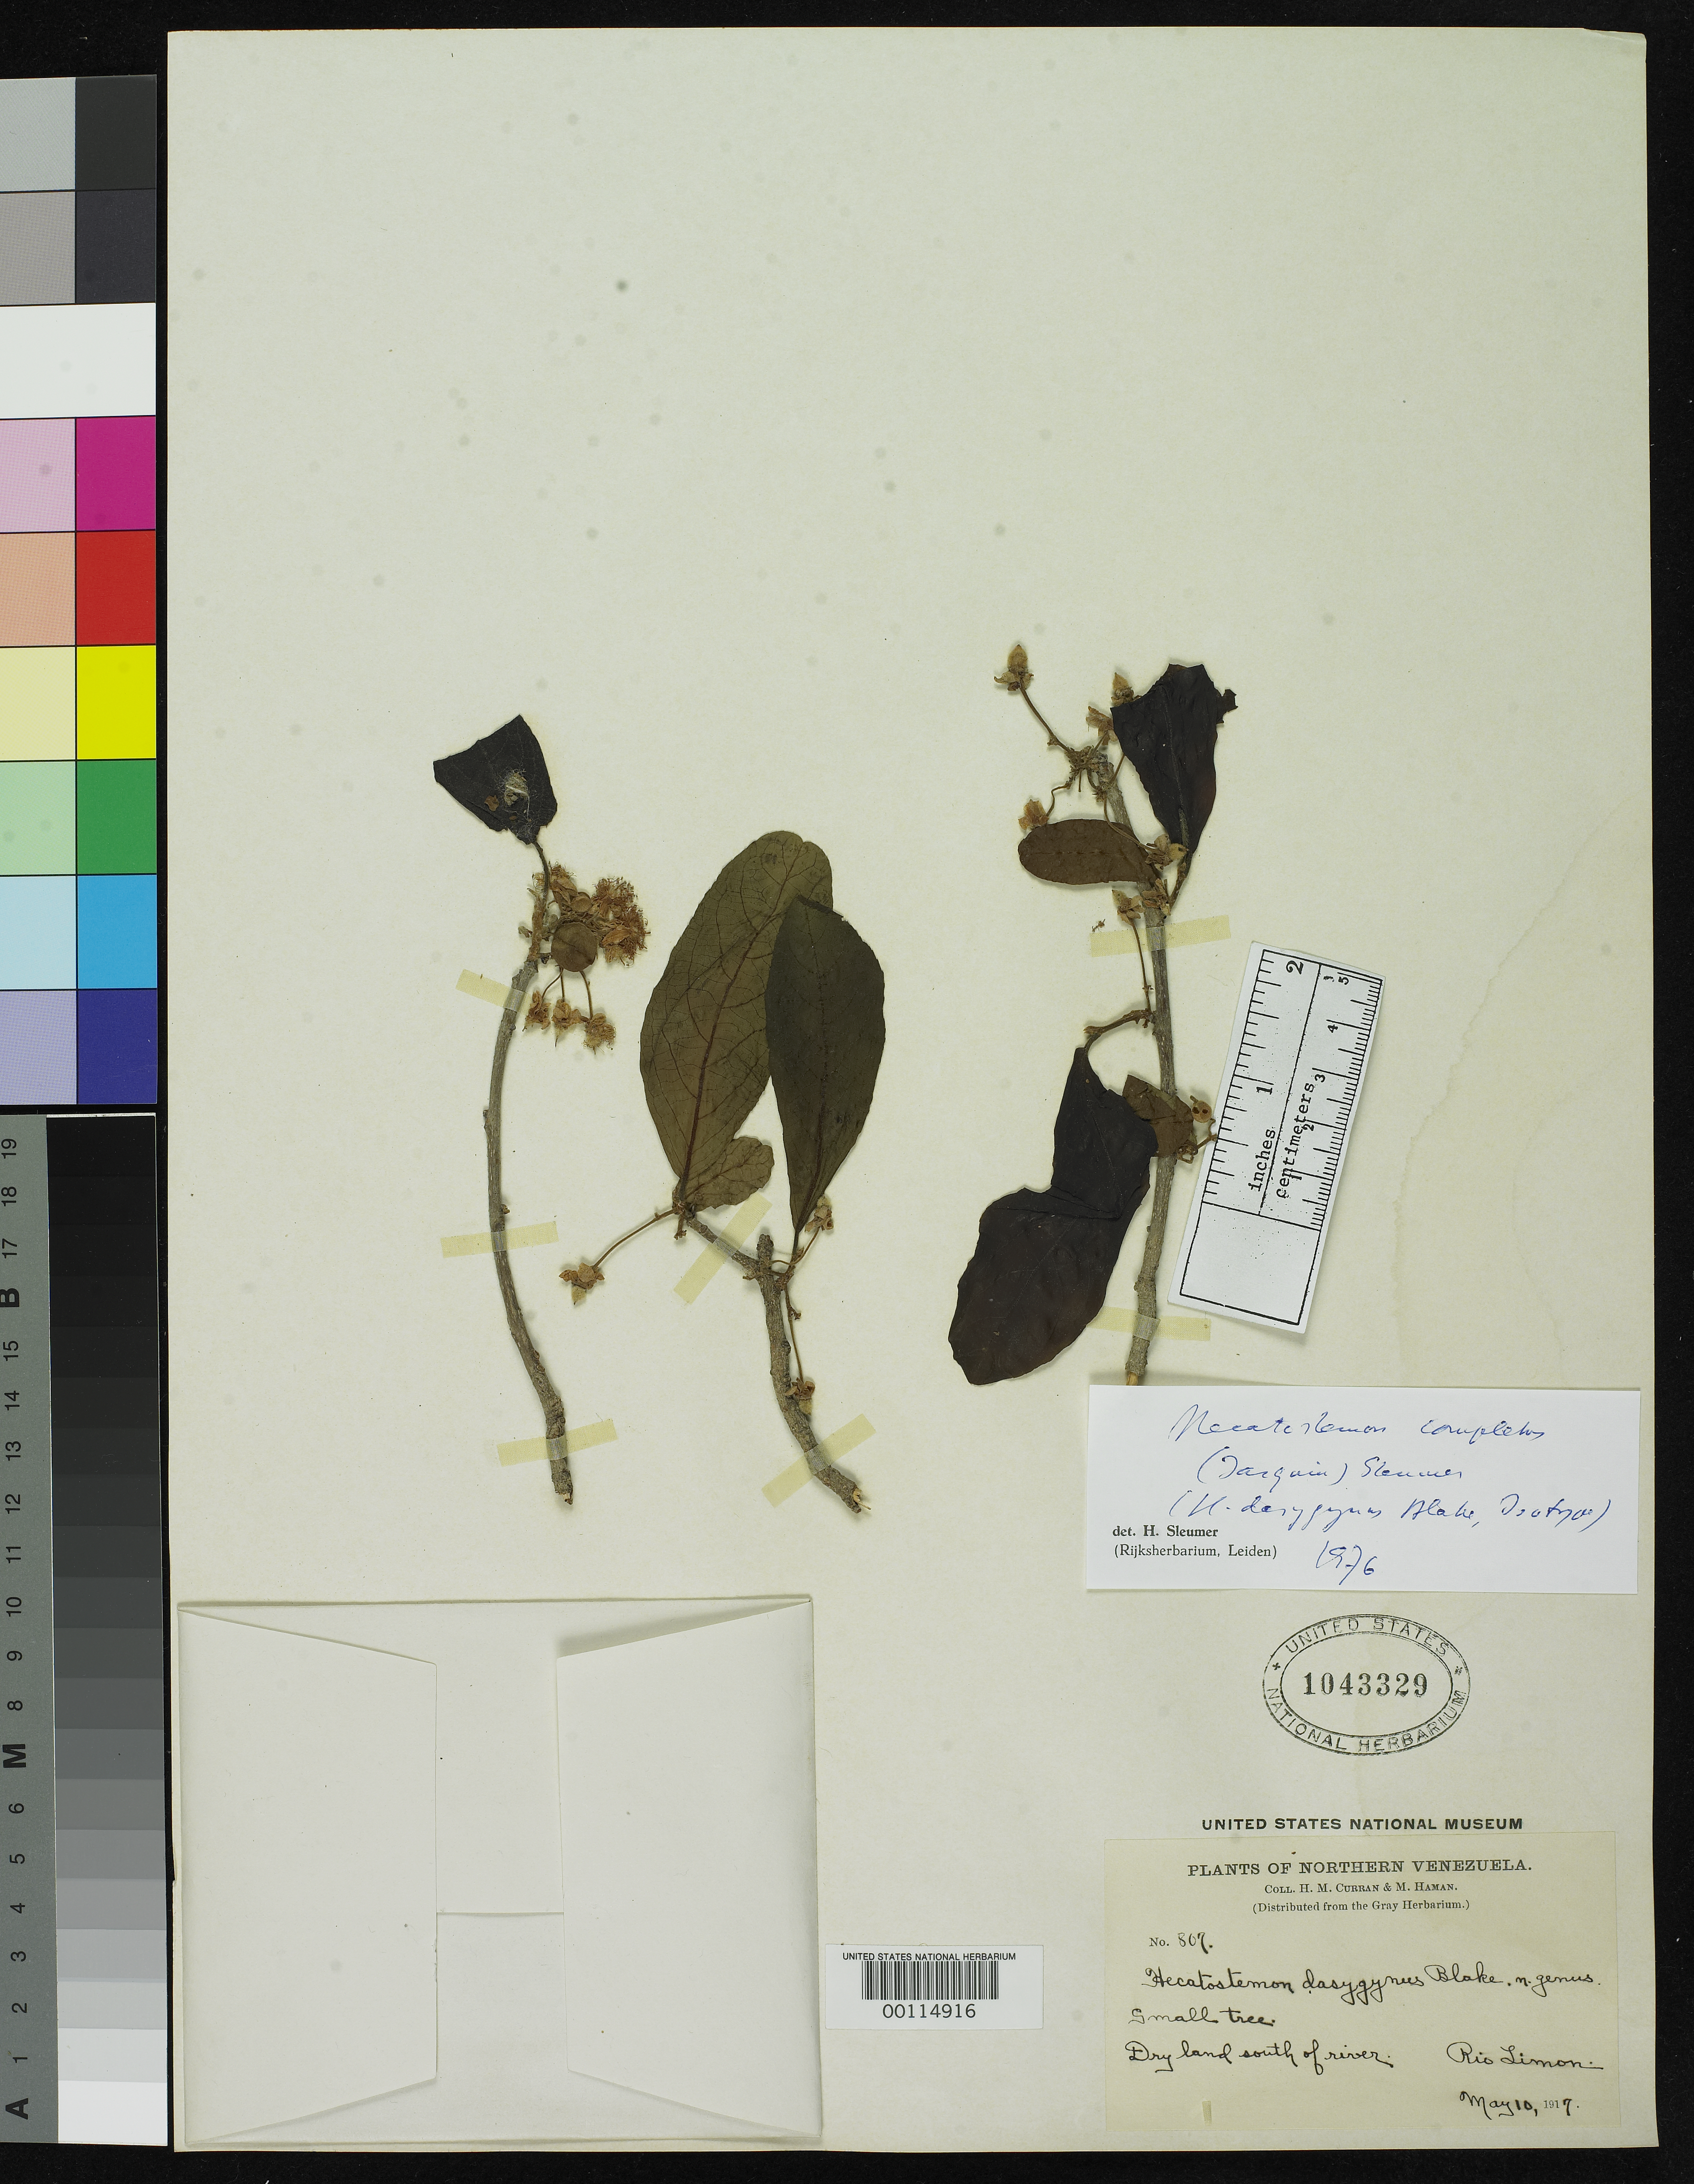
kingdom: Plantae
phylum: Tracheophyta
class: Magnoliopsida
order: Malpighiales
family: Salicaceae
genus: Hecatostemon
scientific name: Hecatostemon dasygynus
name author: S.F. Blake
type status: Isotype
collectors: H. M. Curran & M. Haman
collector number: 807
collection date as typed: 11 May 1917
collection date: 1917-05-11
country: Venezuela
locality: Rio Limon.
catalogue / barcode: US 1043329